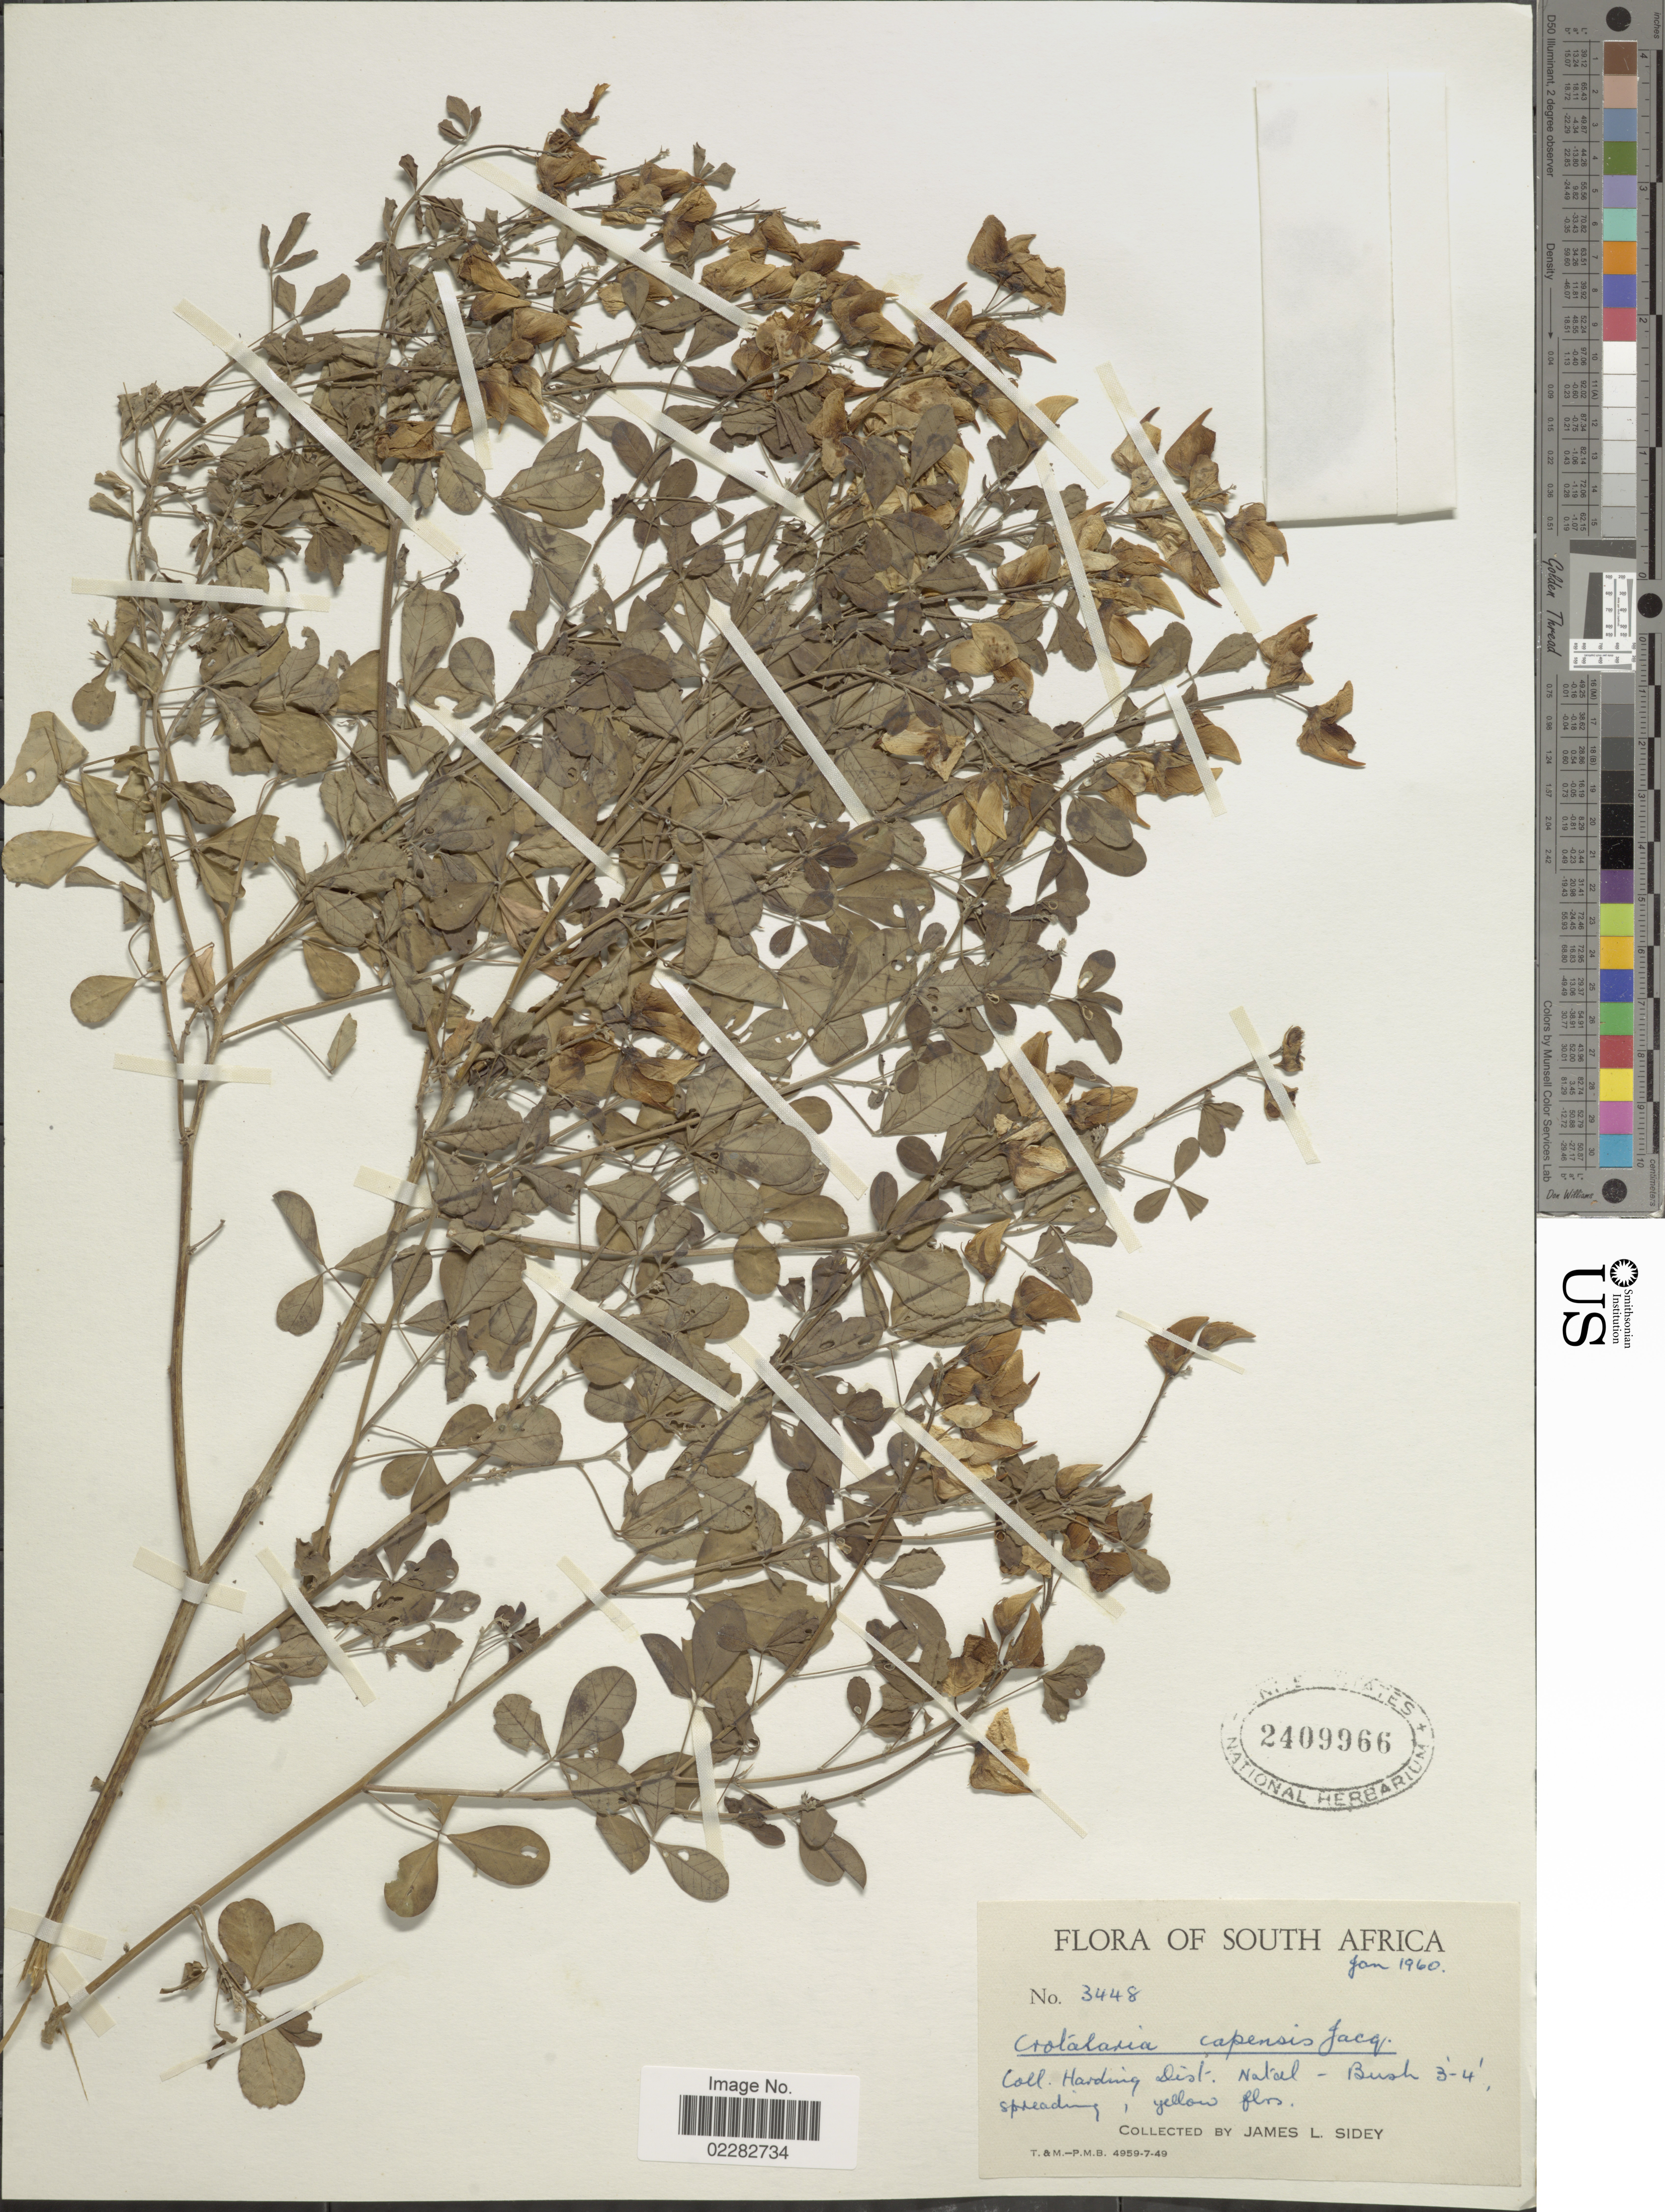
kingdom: Plantae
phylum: Tracheophyta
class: Magnoliopsida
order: Fabales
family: Fabaceae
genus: Crotalaria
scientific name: Crotalaria capensis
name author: Jacq.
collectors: J. L. Sidey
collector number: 3448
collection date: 1960-01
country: South Africa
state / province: KwaZulu-Natal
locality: Harding [unsure placement], Natal.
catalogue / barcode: US 2409966